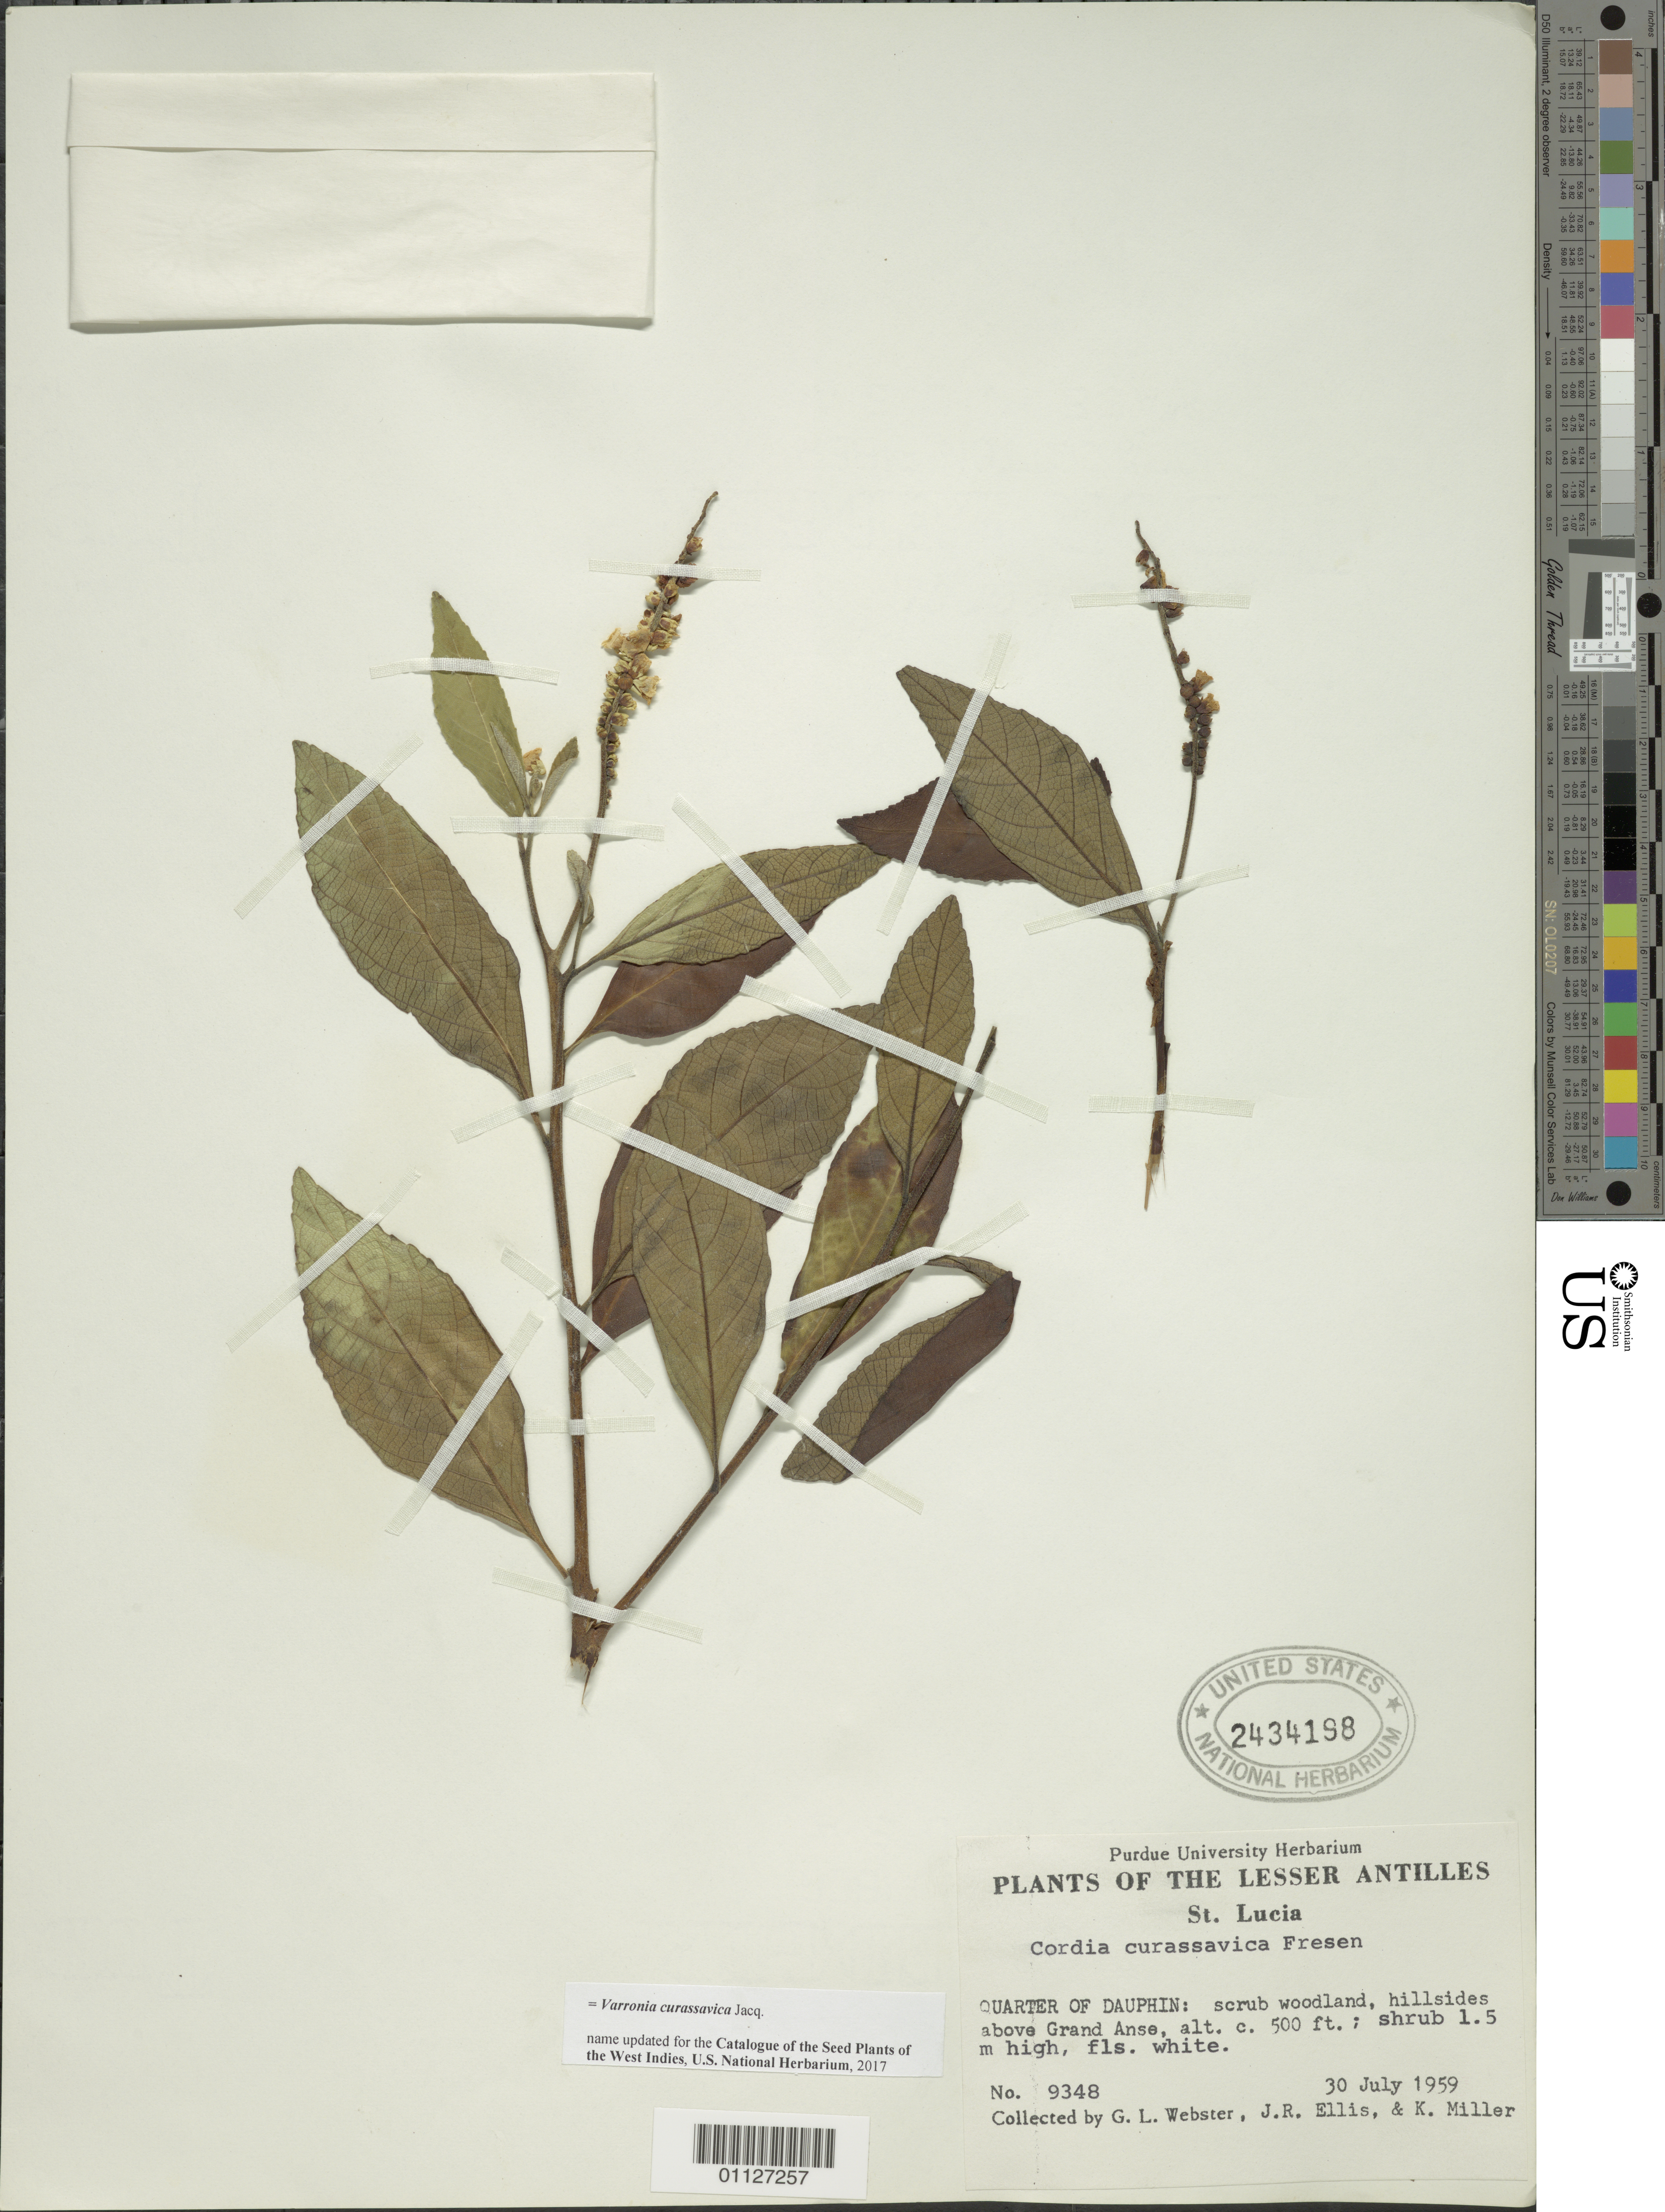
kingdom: Plantae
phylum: Tracheophyta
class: Magnoliopsida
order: Boraginales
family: Cordiaceae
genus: Varronia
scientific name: Varronia curassavica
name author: Jacq.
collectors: J. Ellis & K. Miller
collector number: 9348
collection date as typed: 30 Jul 1959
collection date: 1959-07-30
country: St. Lucia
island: St. Lucia I.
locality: Quarter of Dauphin: scrub woodland, hillsides above Grand Anse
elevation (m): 152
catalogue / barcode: US 2434198